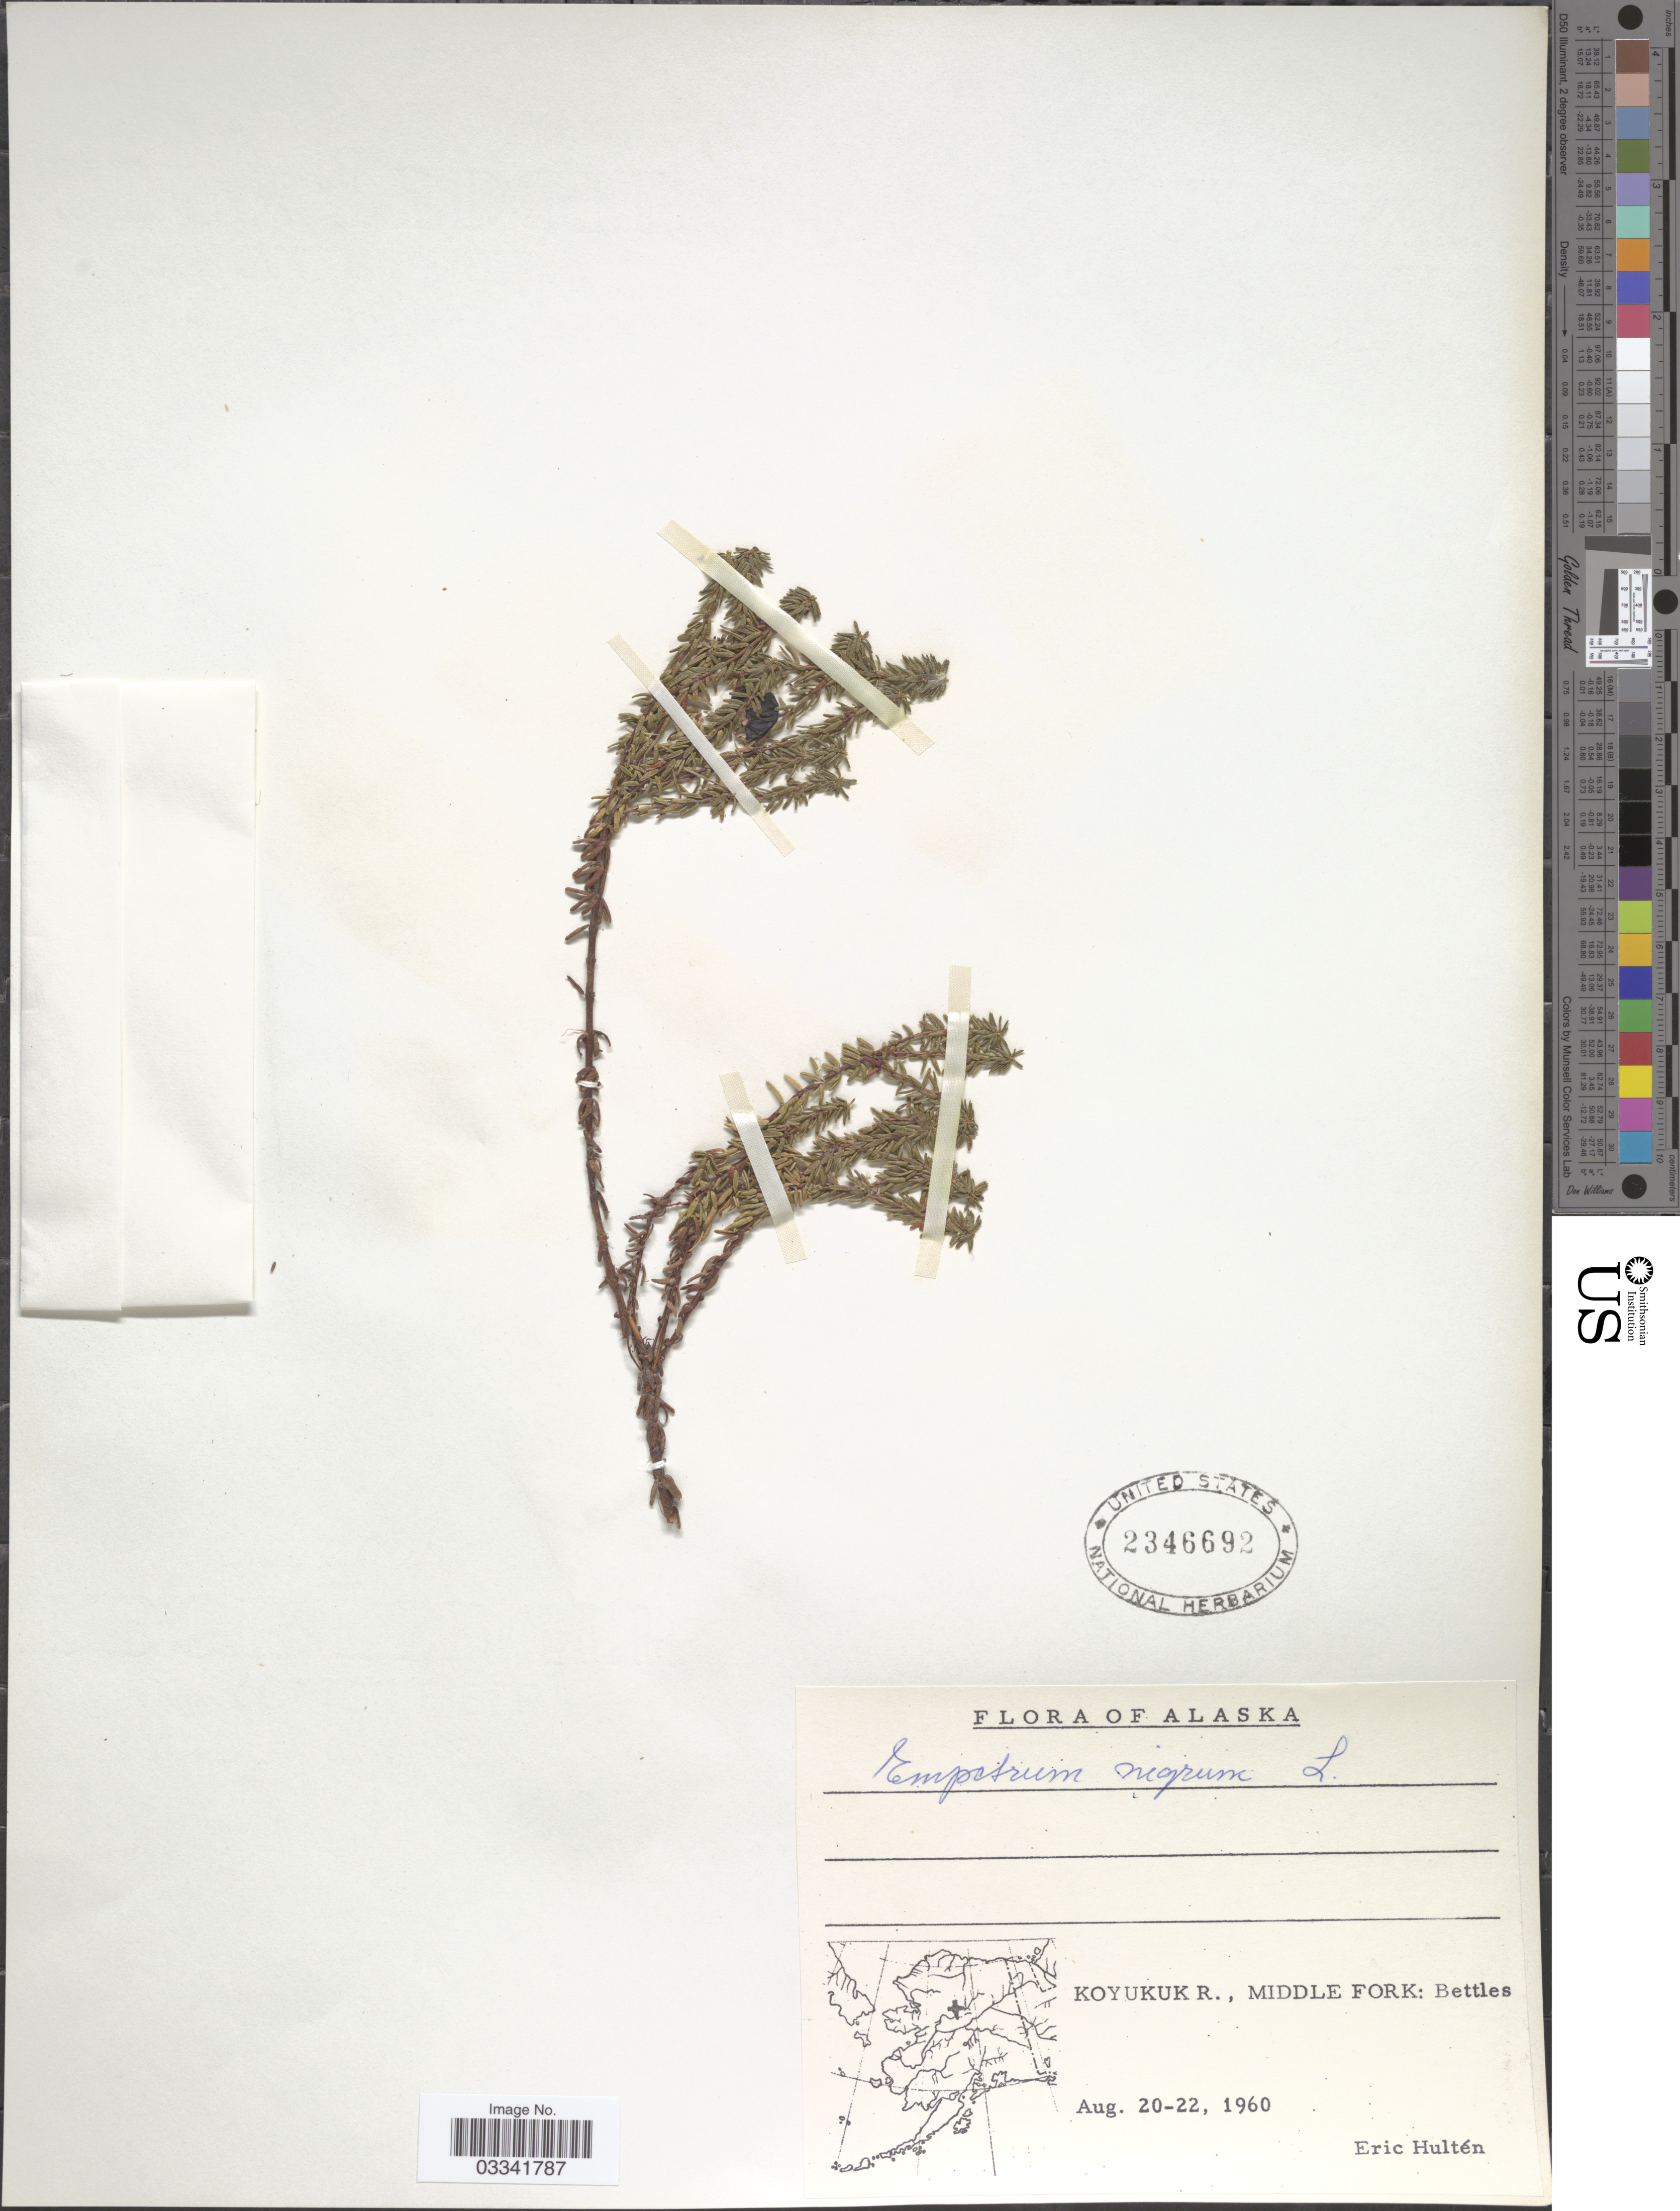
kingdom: Plantae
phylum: Tracheophyta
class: Magnoliopsida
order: Ericales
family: Ericaceae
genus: Empetrum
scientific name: Empetrum nigrum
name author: L.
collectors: E. G. Hultén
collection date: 1960-08-20/1960-08-22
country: United States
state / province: Alaska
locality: Koyukuk R., Middle Fork: Bettles.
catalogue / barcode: US 2346692